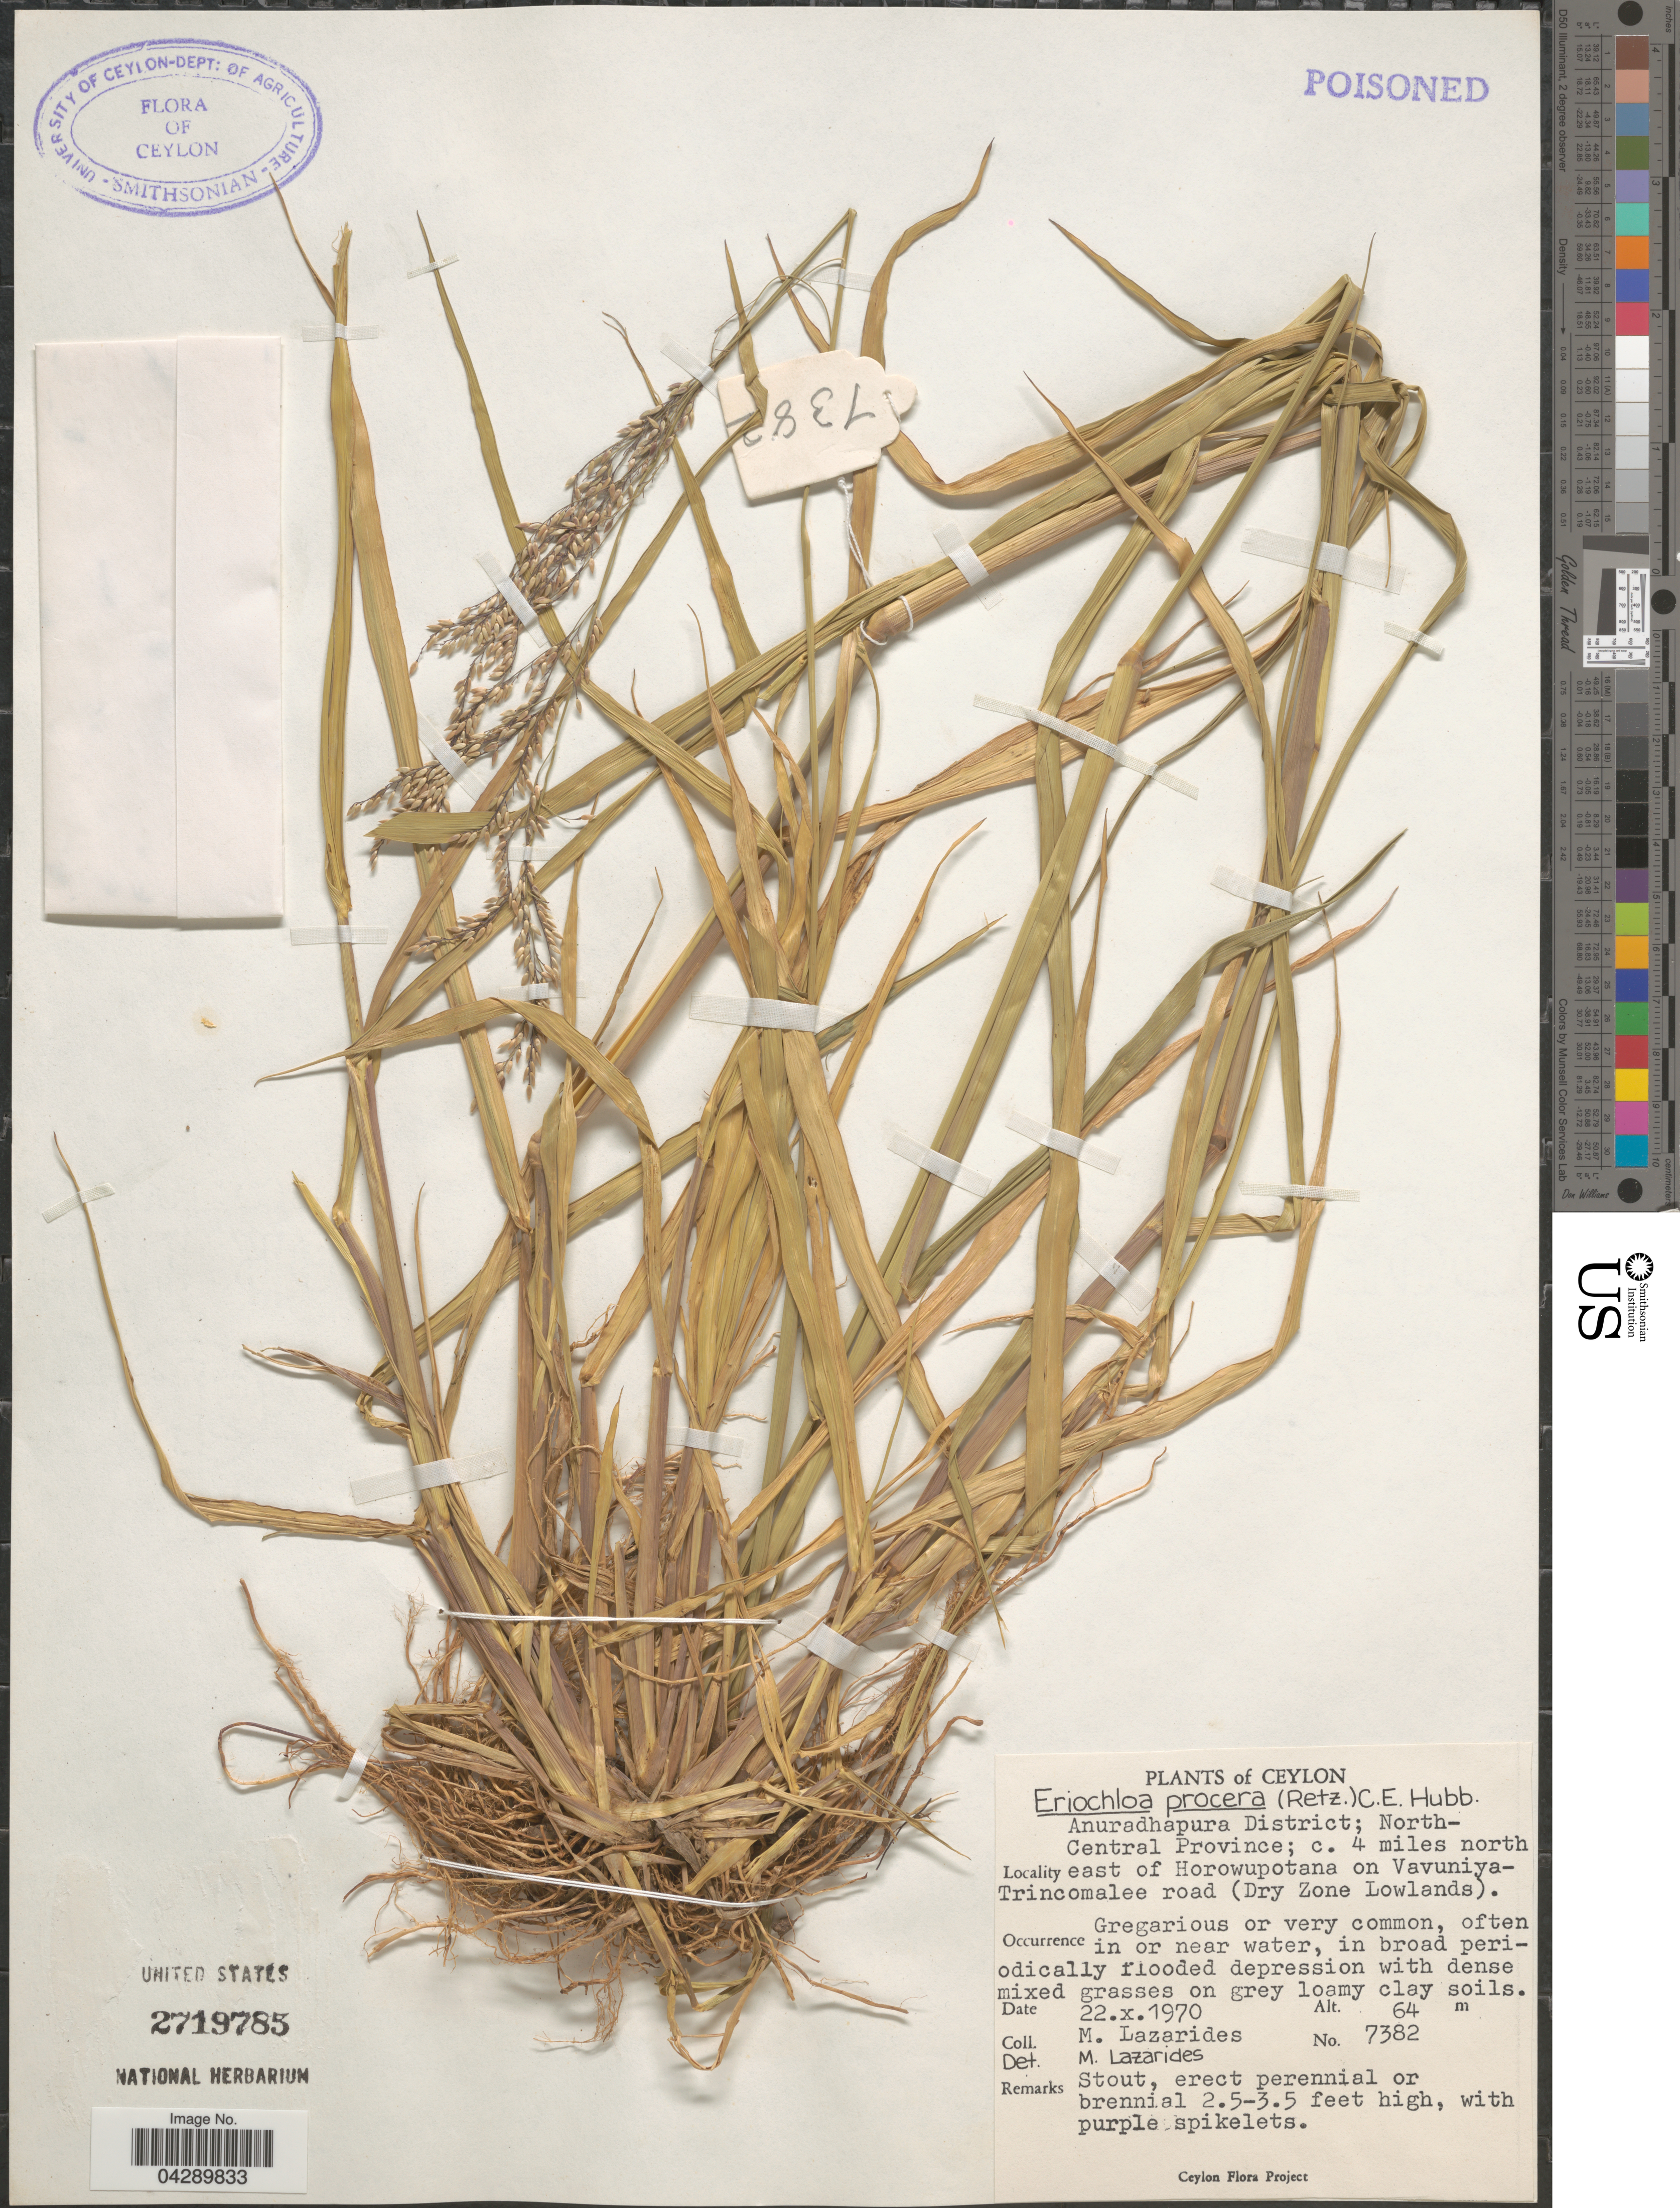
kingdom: Plantae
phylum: Tracheophyta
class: Liliopsida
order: Poales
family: Poaceae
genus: Eriochloa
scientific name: Eriochloa procera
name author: (Retz.) C.E. Hubb.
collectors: M. Lazarides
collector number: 7382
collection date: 1970-10-22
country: Sri Lanka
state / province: North Central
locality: Ceylon. Anuradhapura District; c. 4 miles north east of Horowupotana on Vavuniya-Trincomalee road (Dry Zone Lowlands).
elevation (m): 64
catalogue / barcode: US 2719785